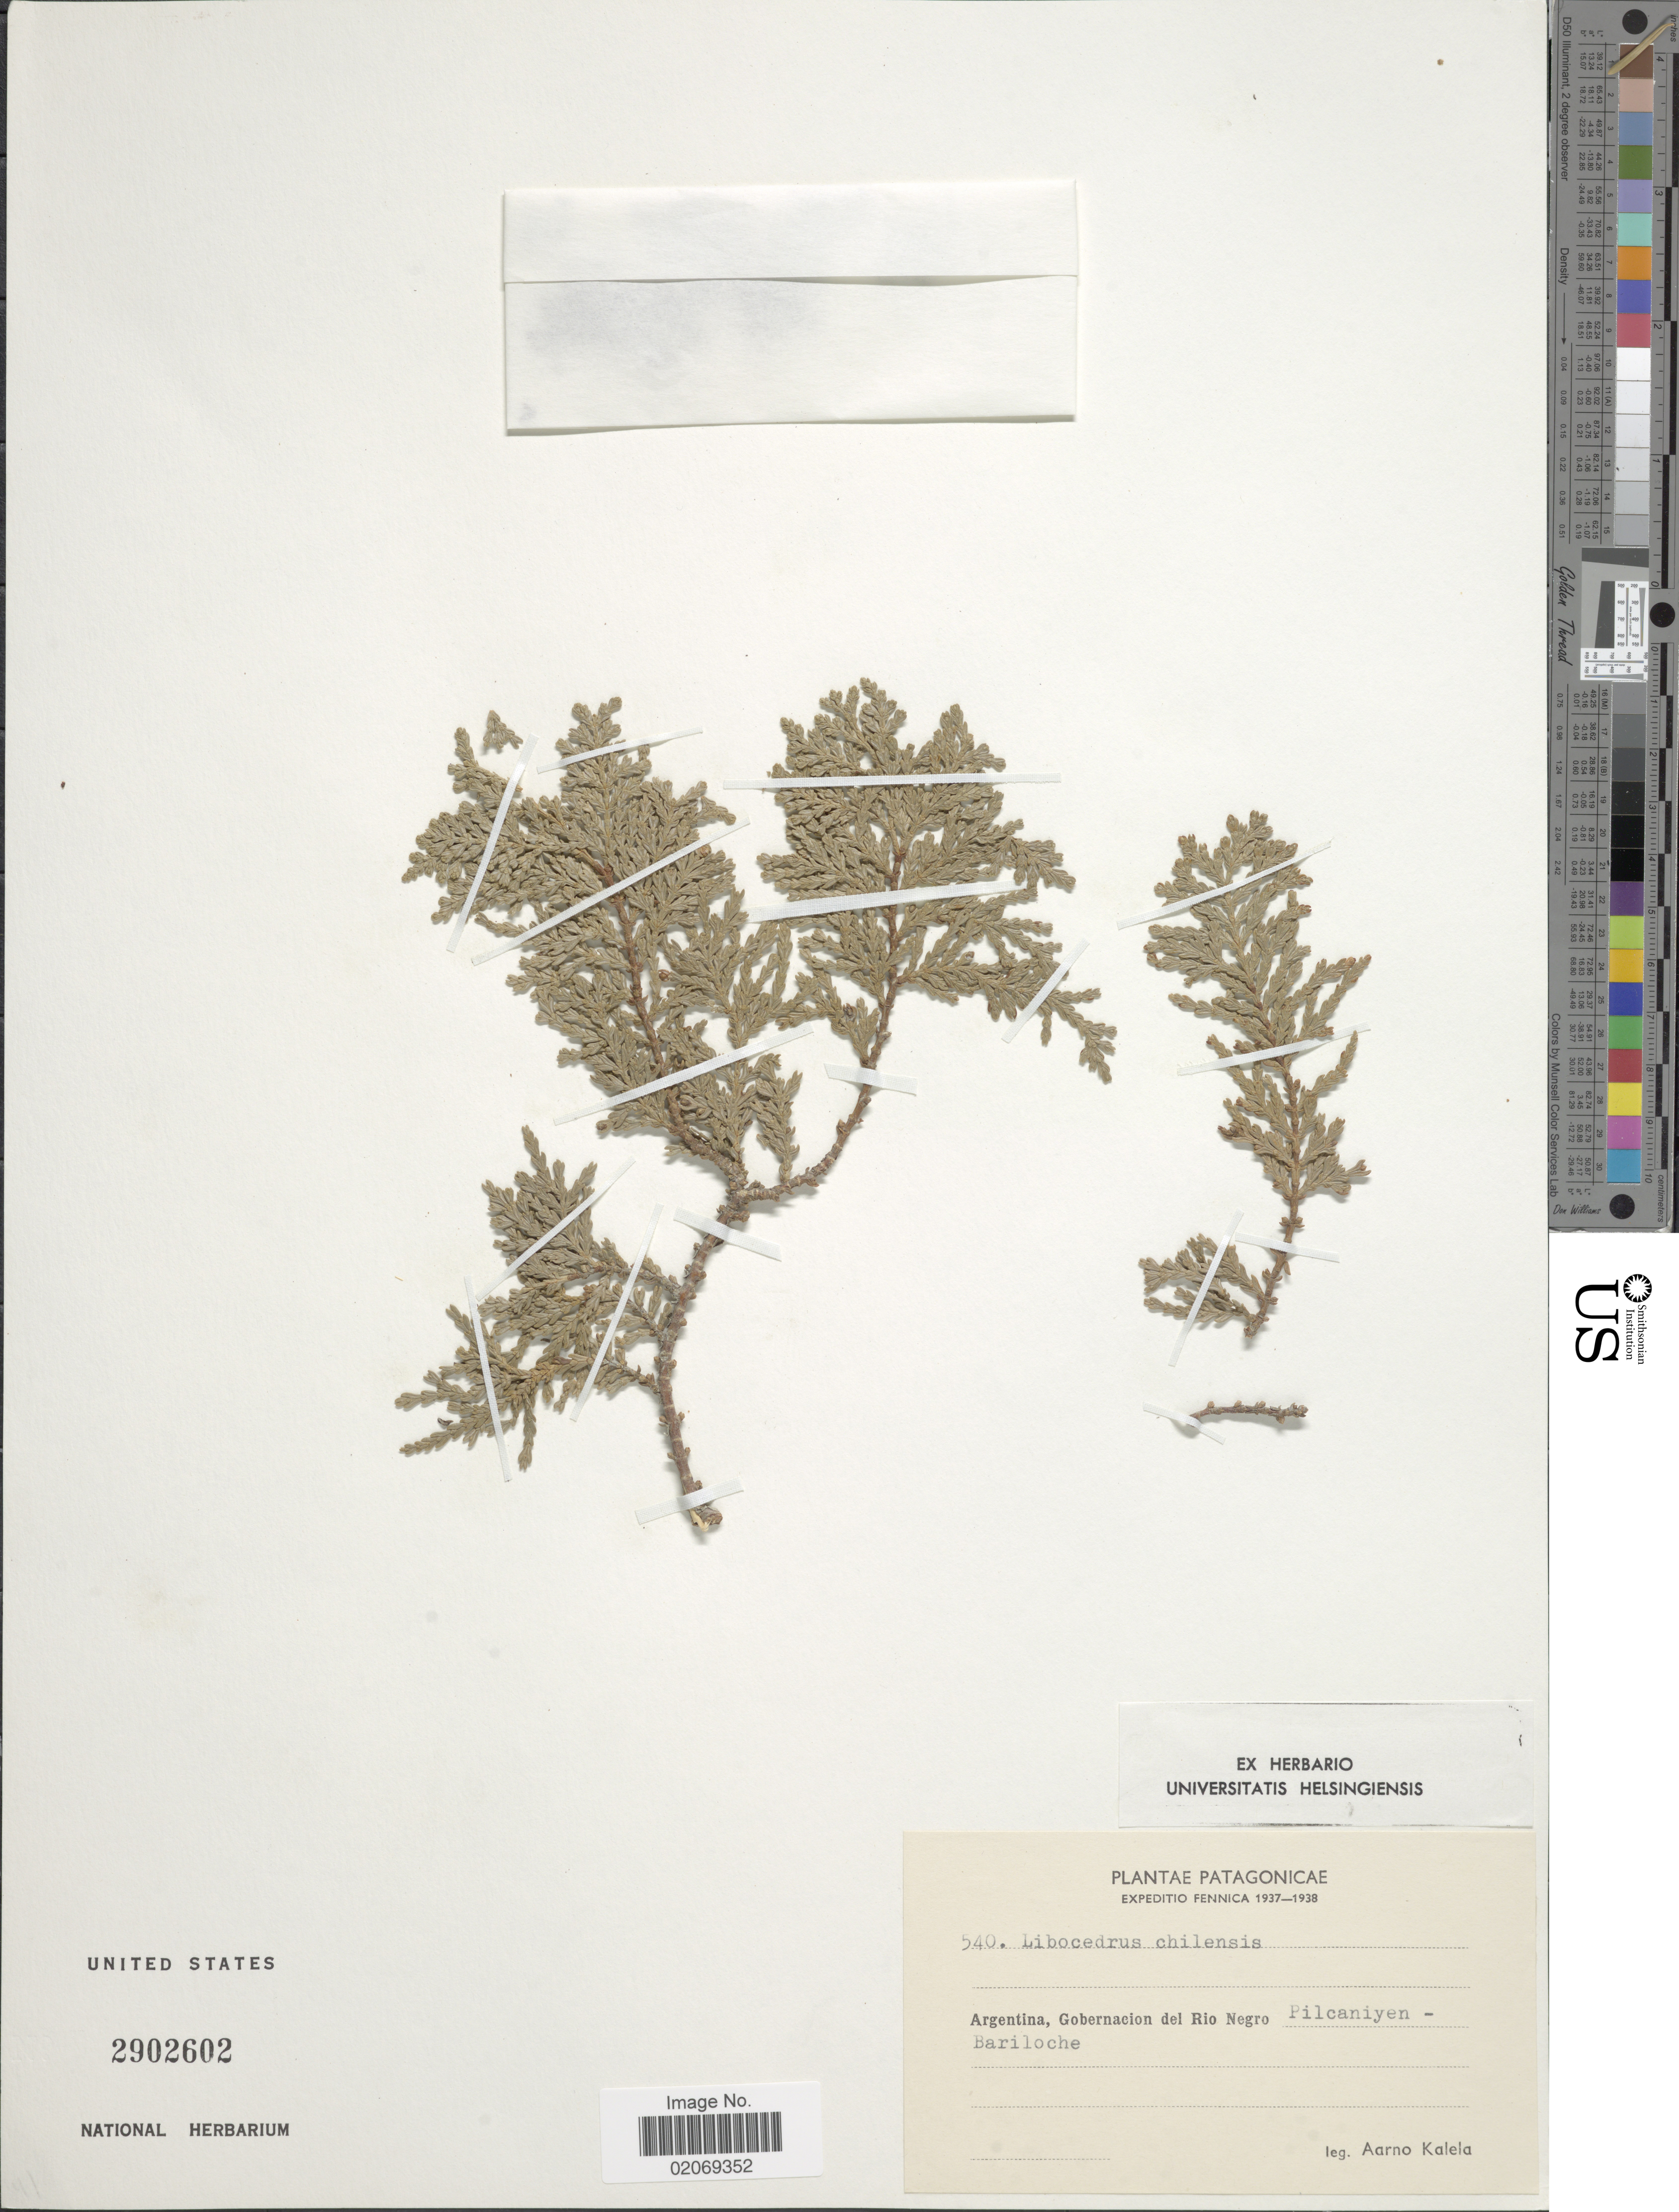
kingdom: Plantae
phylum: Tracheophyta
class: Pinopsida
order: Pinales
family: Cupressaceae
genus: Libocedrus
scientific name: Libocedrus chilensis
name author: (D. Don) Endl.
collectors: A. Kalela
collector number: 540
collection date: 1937/1938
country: Argentina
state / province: Rio Negro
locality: Gobernacion del Rio Negro Pilcaniyan - Bariloche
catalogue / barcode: US 2902602